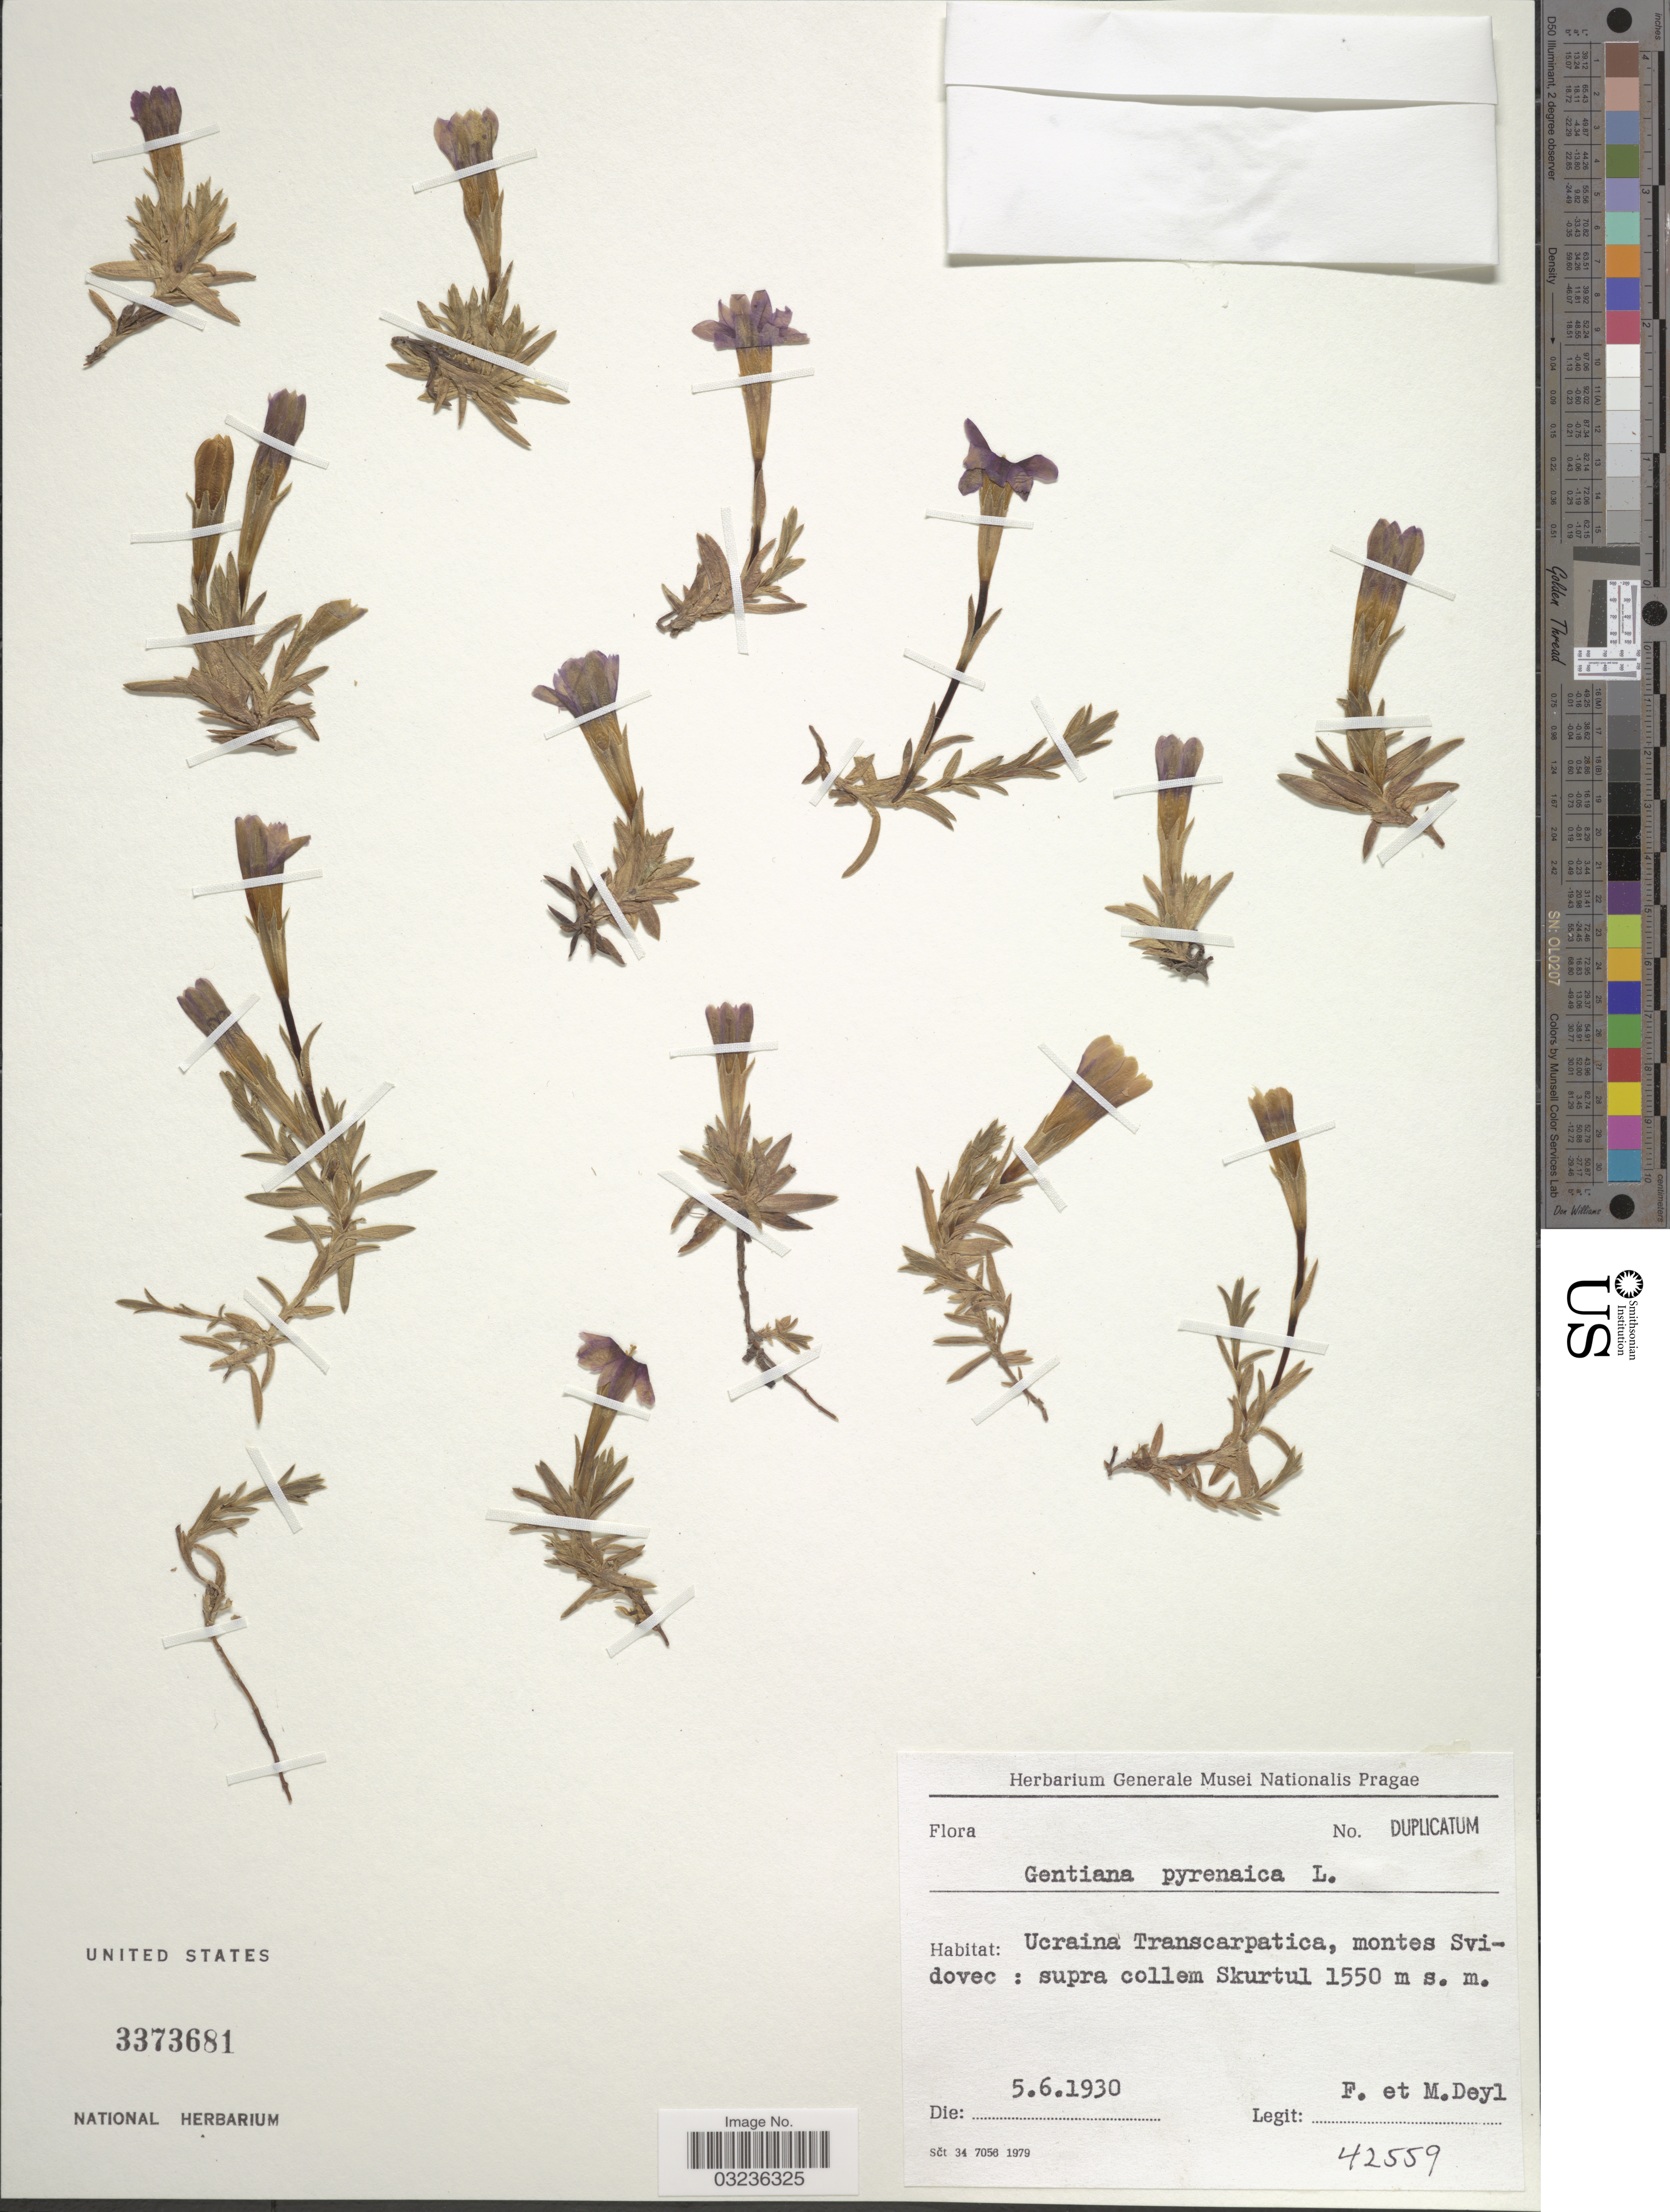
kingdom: Plantae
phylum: Tracheophyta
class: Magnoliopsida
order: Gentianales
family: Gentianaceae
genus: Gentiana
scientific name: Gentiana pyrenaica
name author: L.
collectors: F. Deyl & M. Deyl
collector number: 42559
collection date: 1930-06-05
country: Ukraine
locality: Ucraina Transcarpatica, montes Svidovec: supra collem Skurtul.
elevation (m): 1550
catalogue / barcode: US 3373681